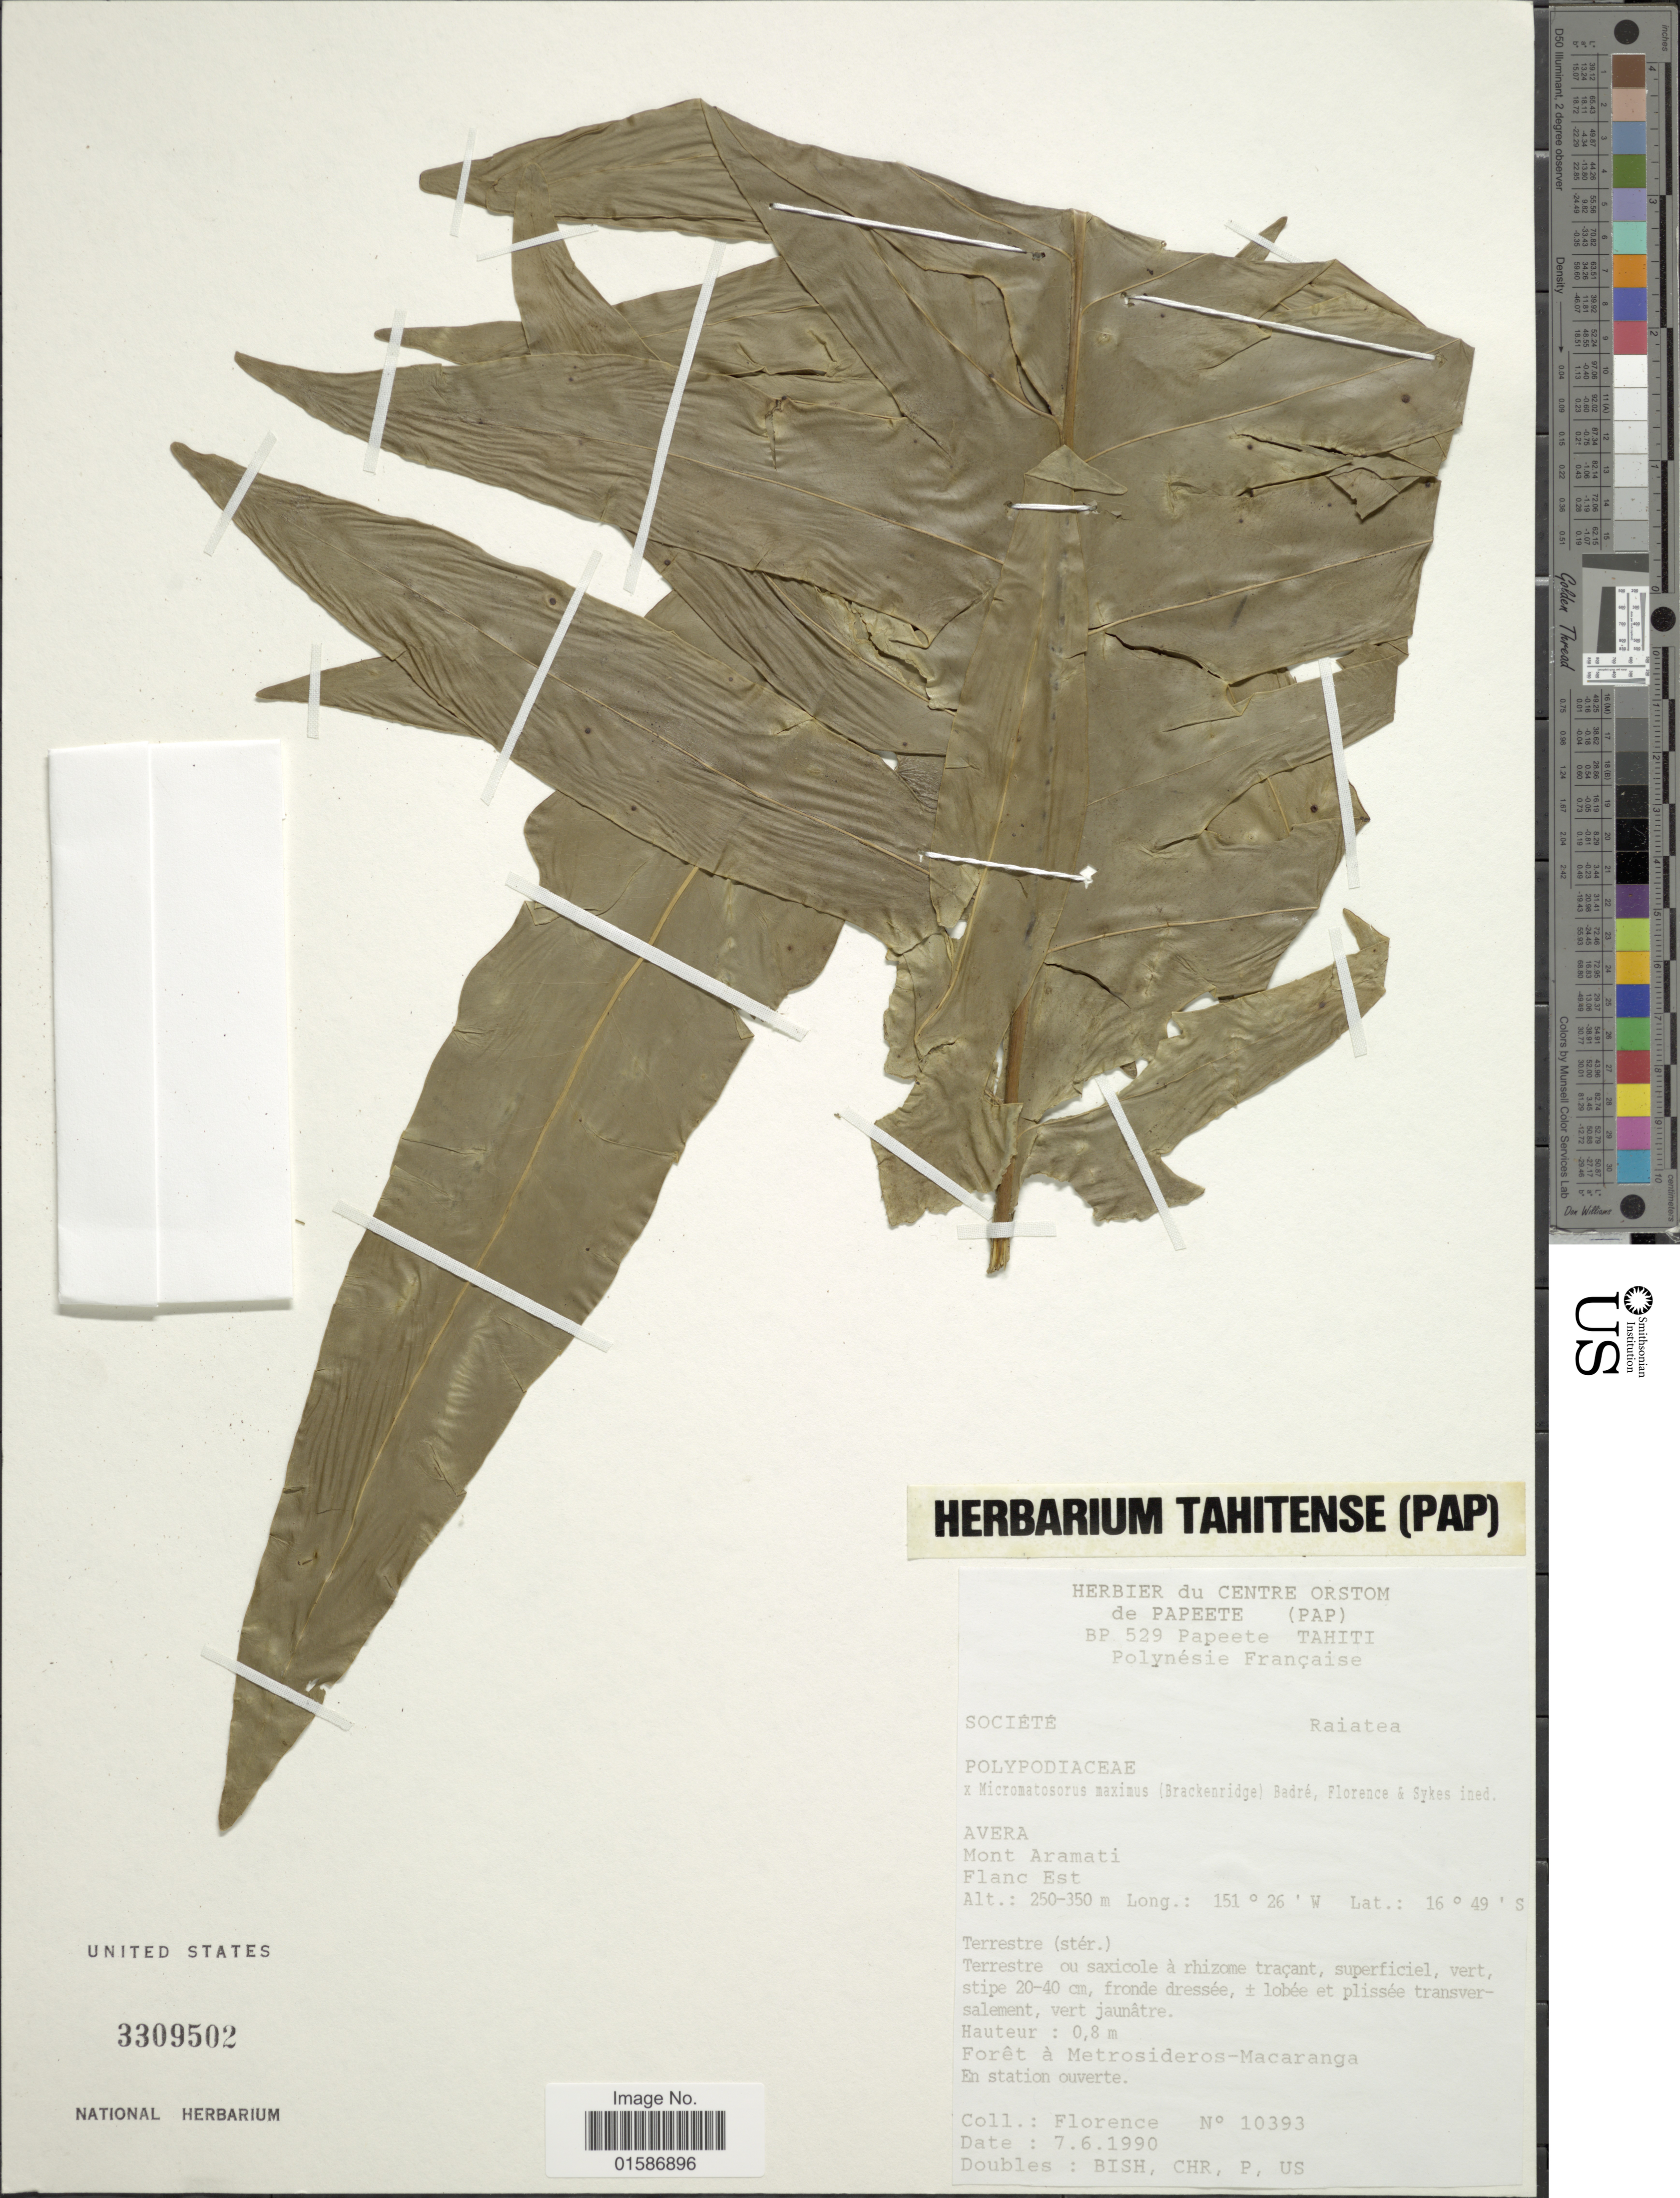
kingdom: Plantae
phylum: Tracheophyta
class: Polypodiopsida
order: Polypodiales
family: Polypodiaceae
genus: Microsorum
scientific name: Microsorum maximum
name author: (Brack. & A. Gray) Copel.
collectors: -. Florence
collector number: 10393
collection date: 1990-06-07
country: French Polynesia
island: Raiatea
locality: Societe, raiatea, Avera, Mont Aramati, Flanc Est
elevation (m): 250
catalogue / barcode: US 3309502